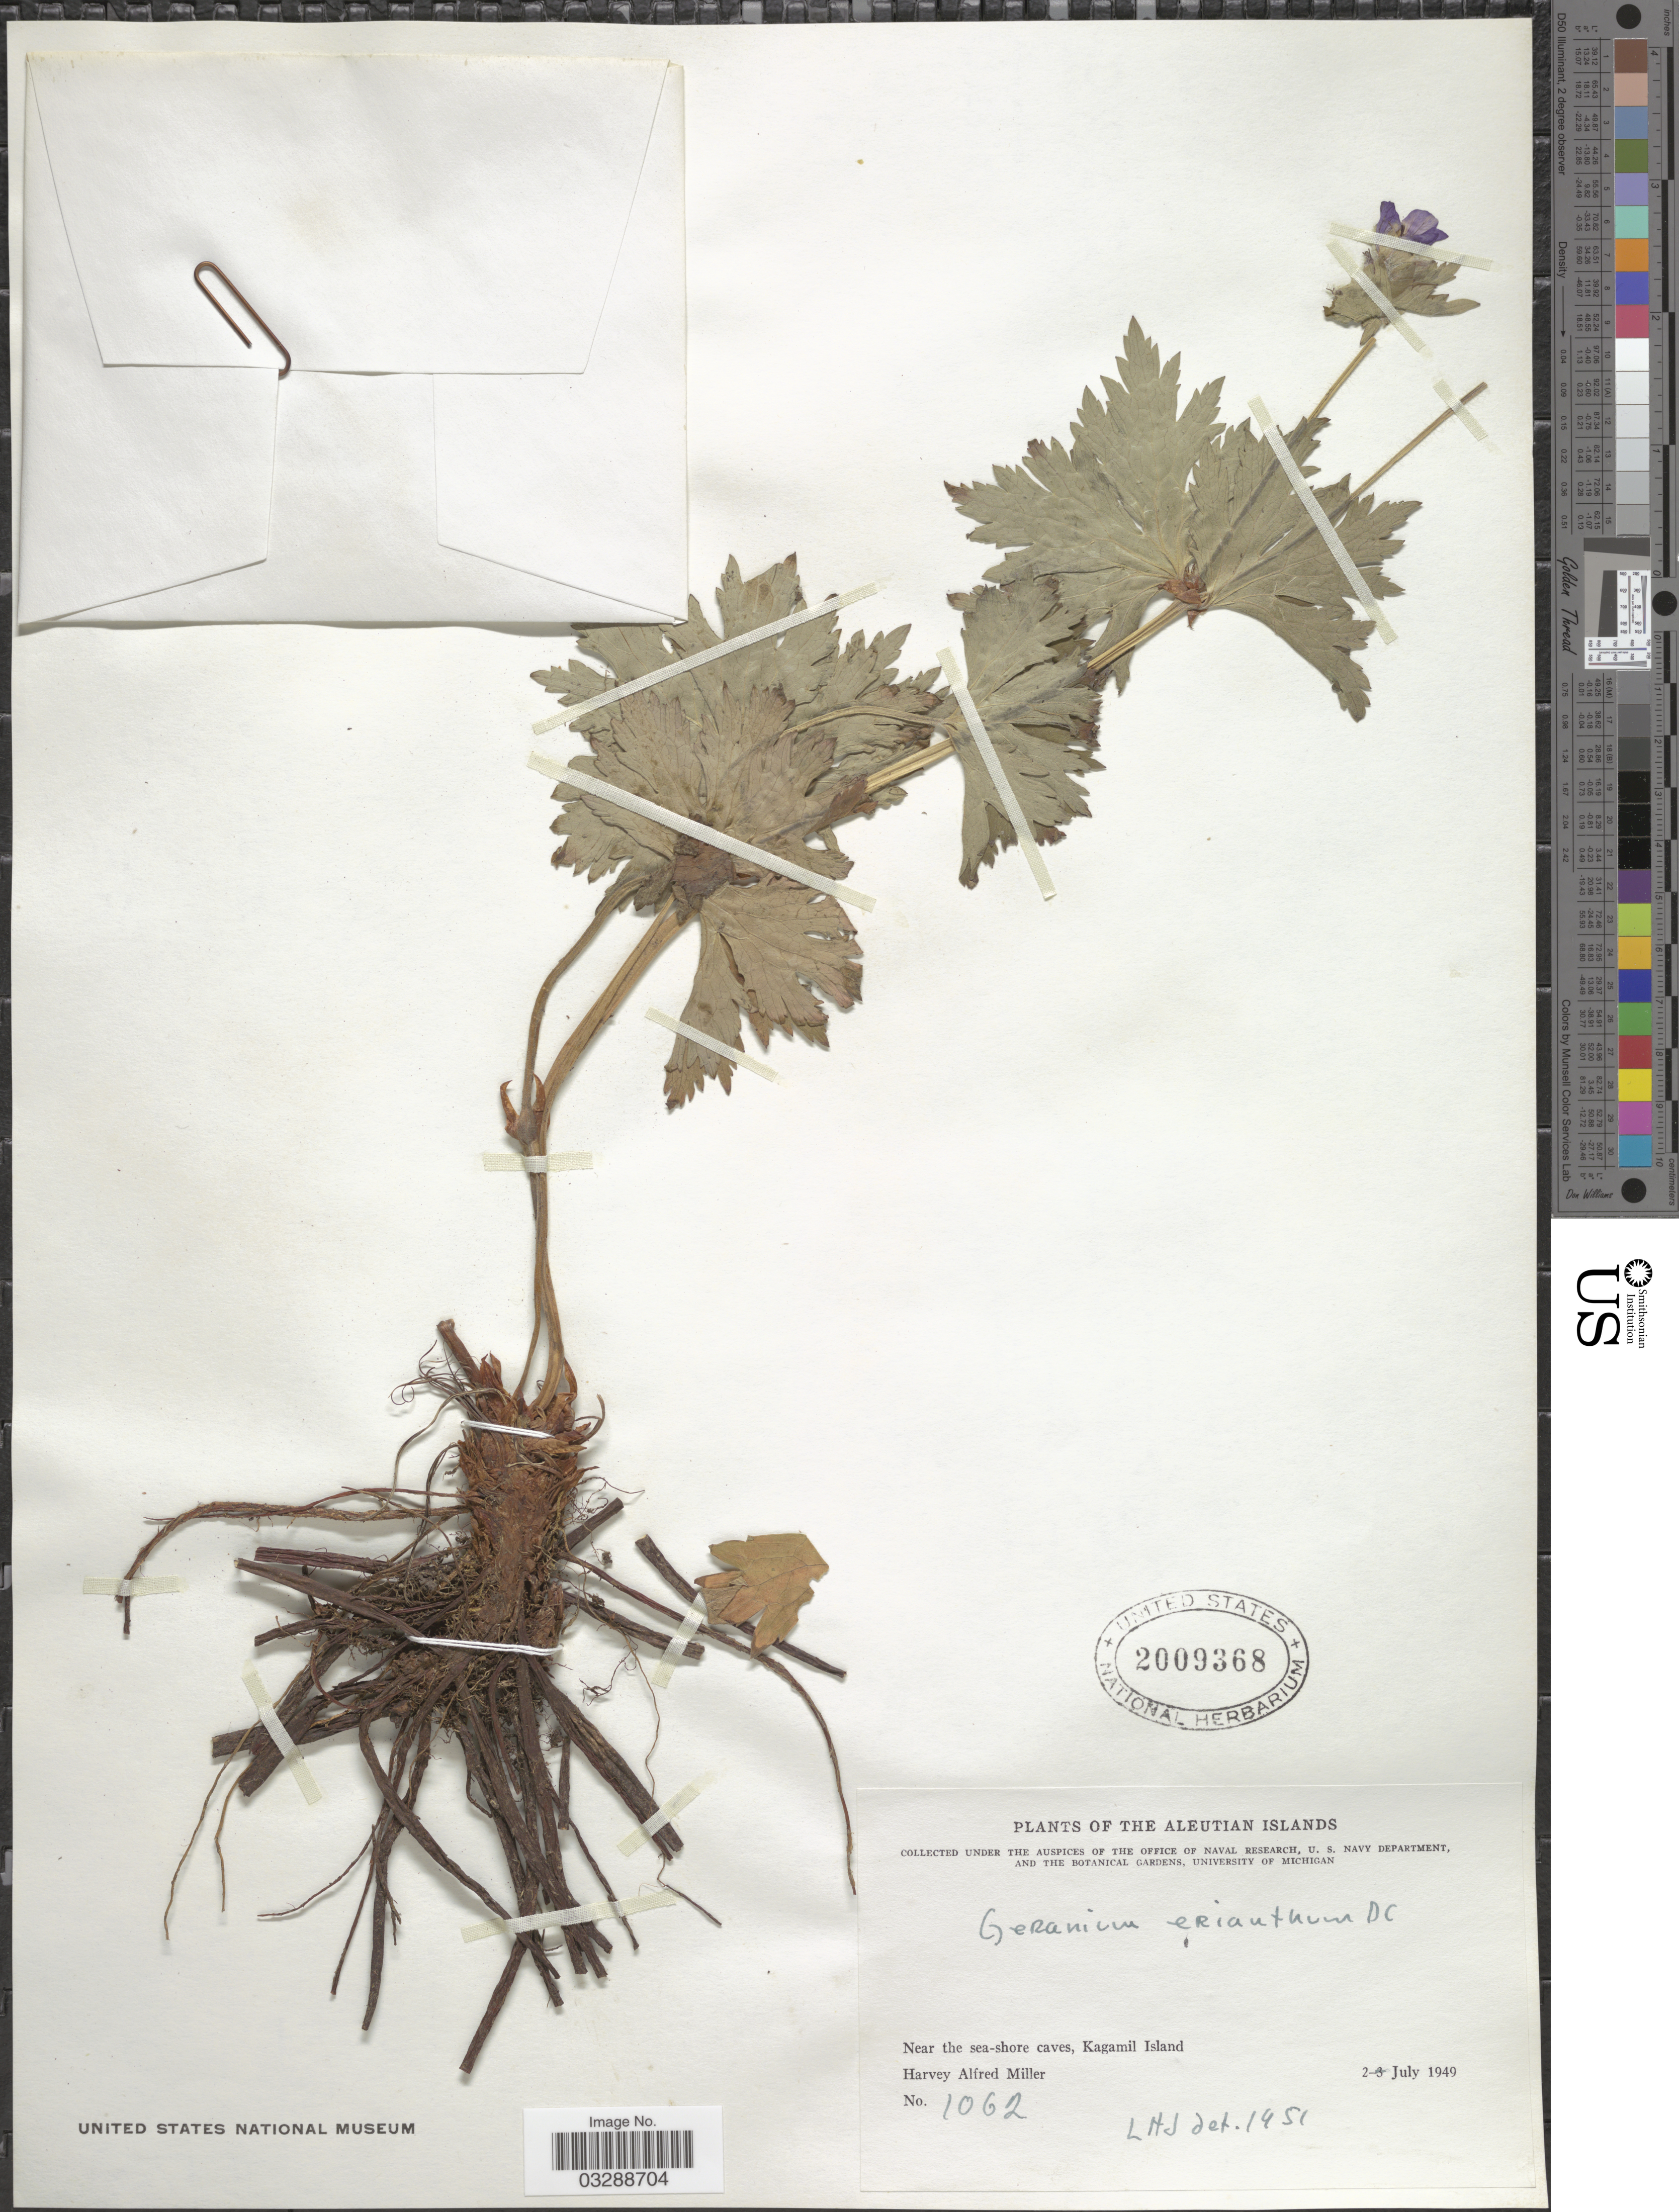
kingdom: Plantae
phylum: Tracheophyta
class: Magnoliopsida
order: Geraniales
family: Geraniaceae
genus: Geranium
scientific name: Geranium erianthum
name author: DC.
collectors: H. A. Miller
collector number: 1062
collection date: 1949-07-02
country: United States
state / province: Alaska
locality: The Aleutian Islands, Near the sea-shore caves, Kagamil Island.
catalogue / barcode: US 2009368